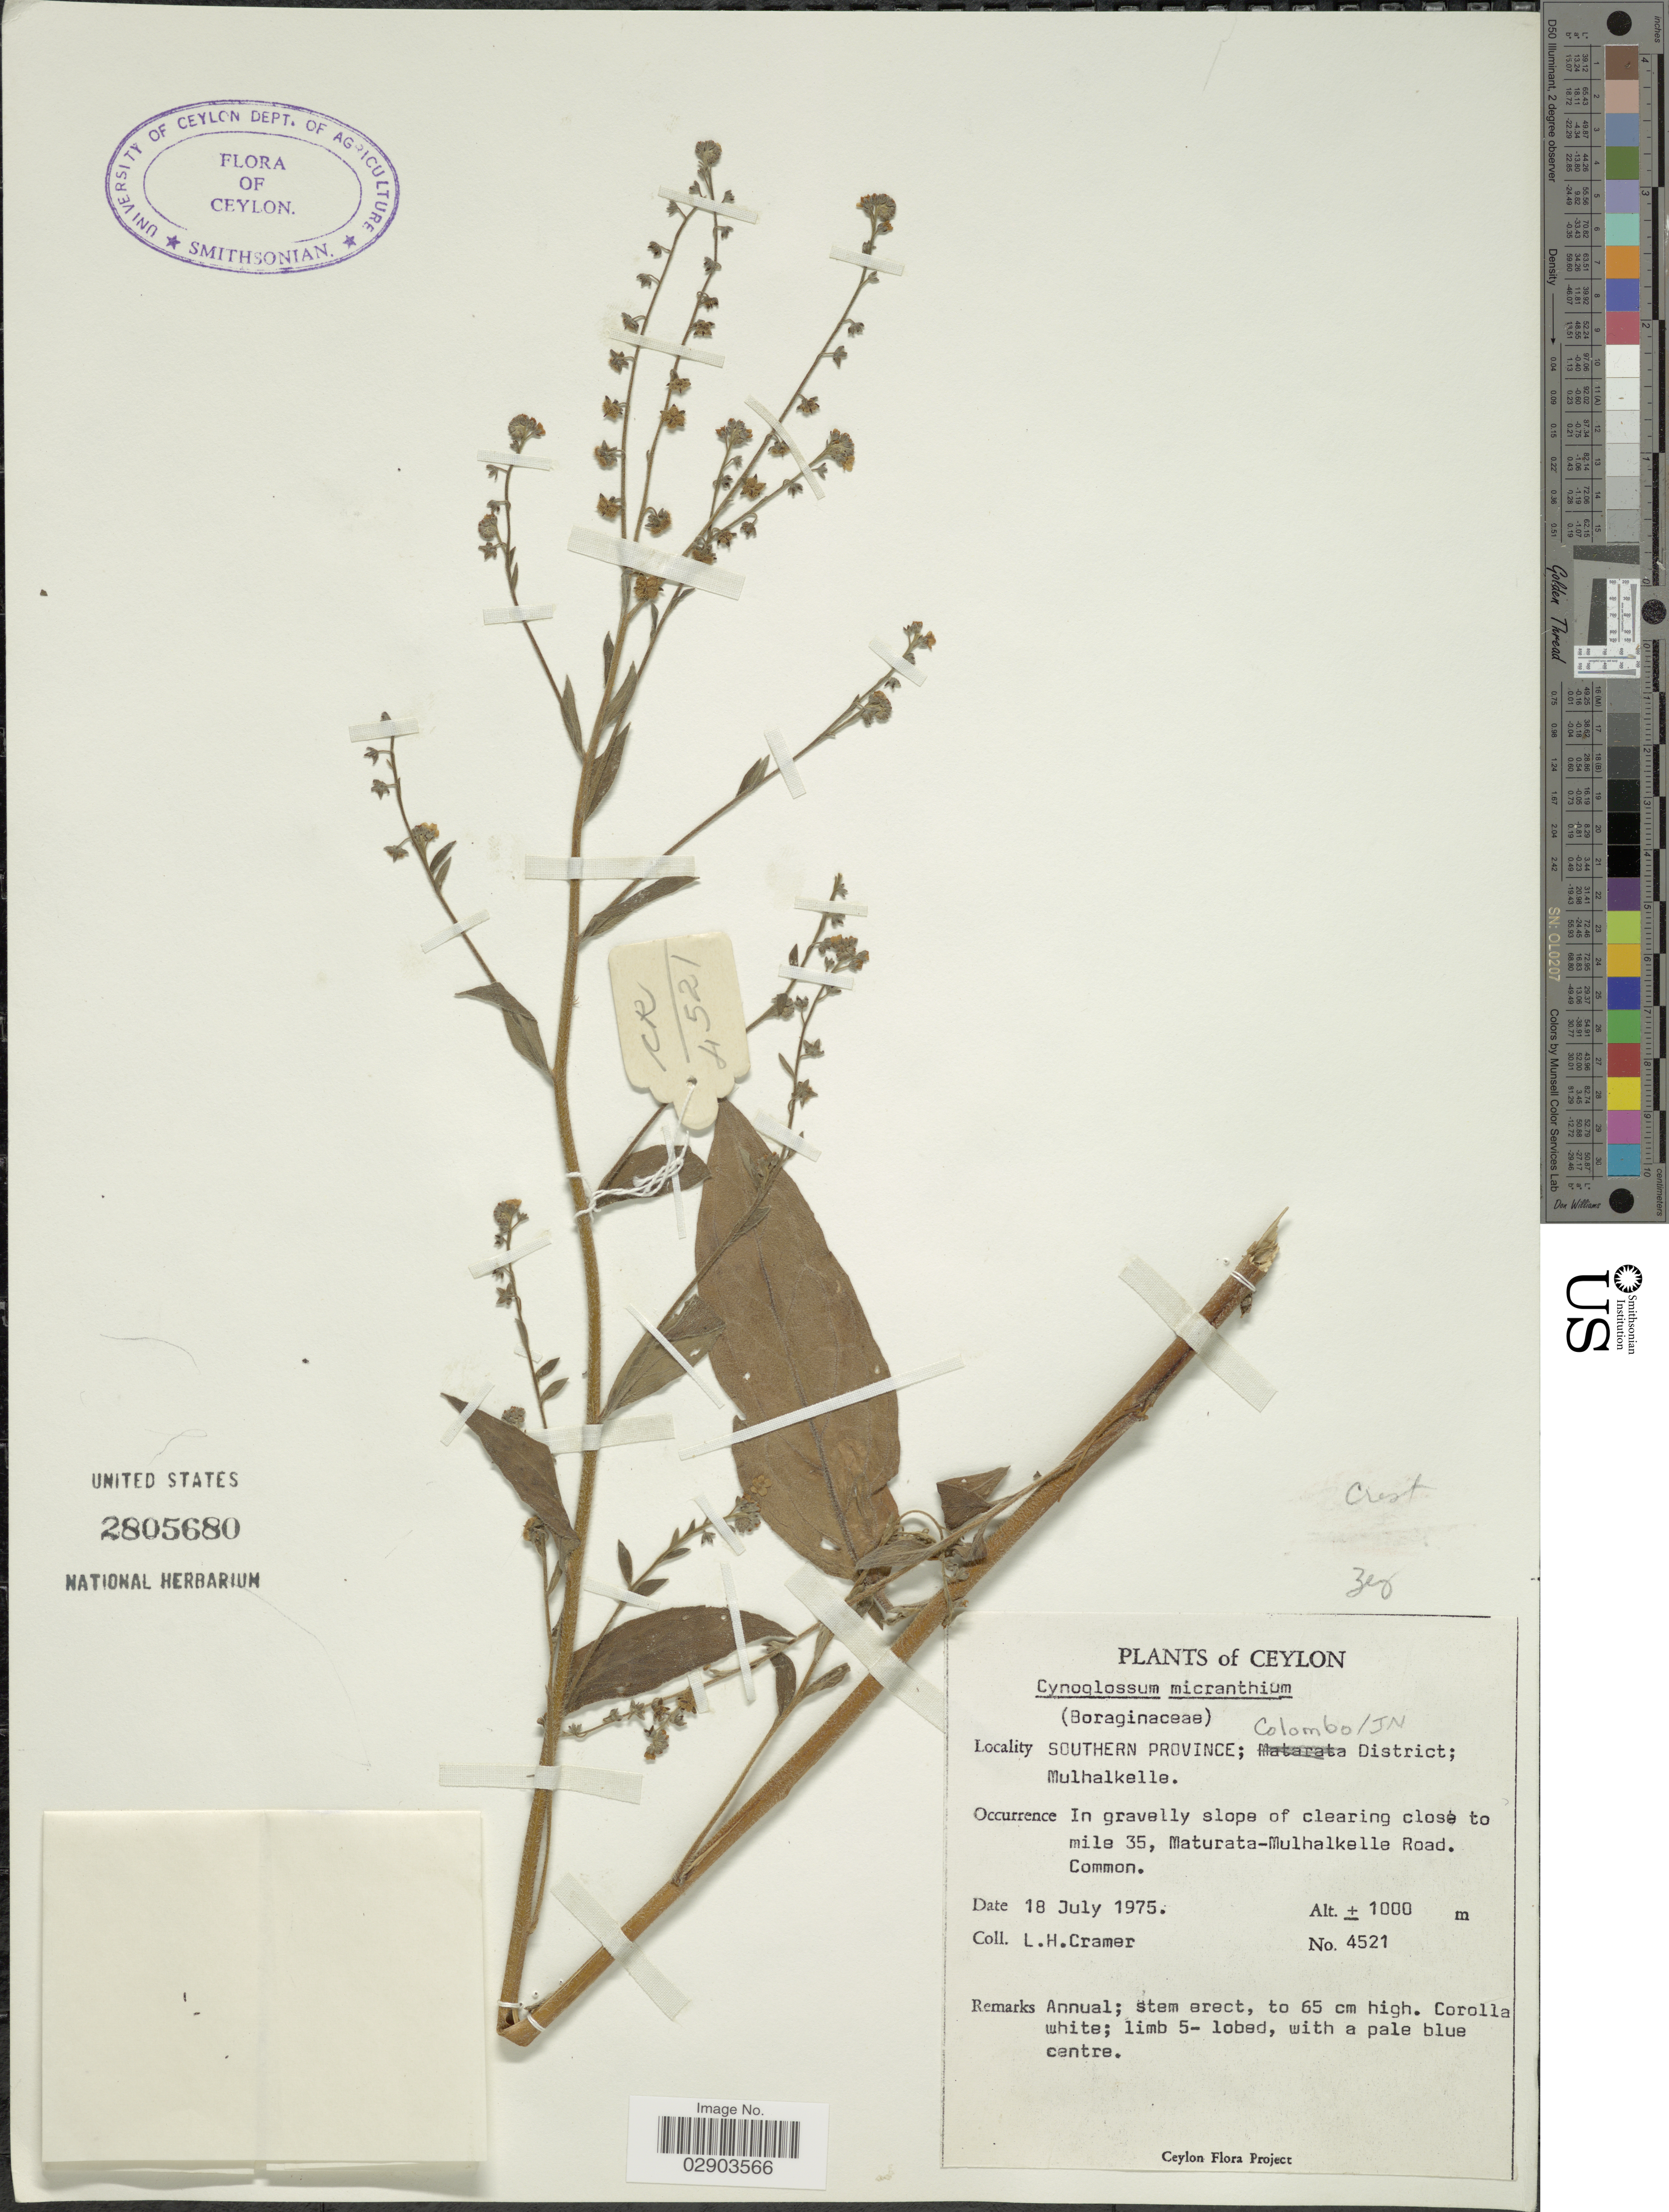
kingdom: Plantae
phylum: Tracheophyta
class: Magnoliopsida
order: Boraginales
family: Boraginaceae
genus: Cynoglossum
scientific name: Cynoglossum lanceolatum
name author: Forssk.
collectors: L. H. Cramer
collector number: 4521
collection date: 1975-07-18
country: Sri Lanka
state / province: Southern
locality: Ceylon, Southern Province: Colombo/Jn District; Mulhalkelle, In gravelly slope of clearing close to mile 35, Maturat-Mulhalkelle Road.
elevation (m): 1000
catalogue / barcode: US 2805680